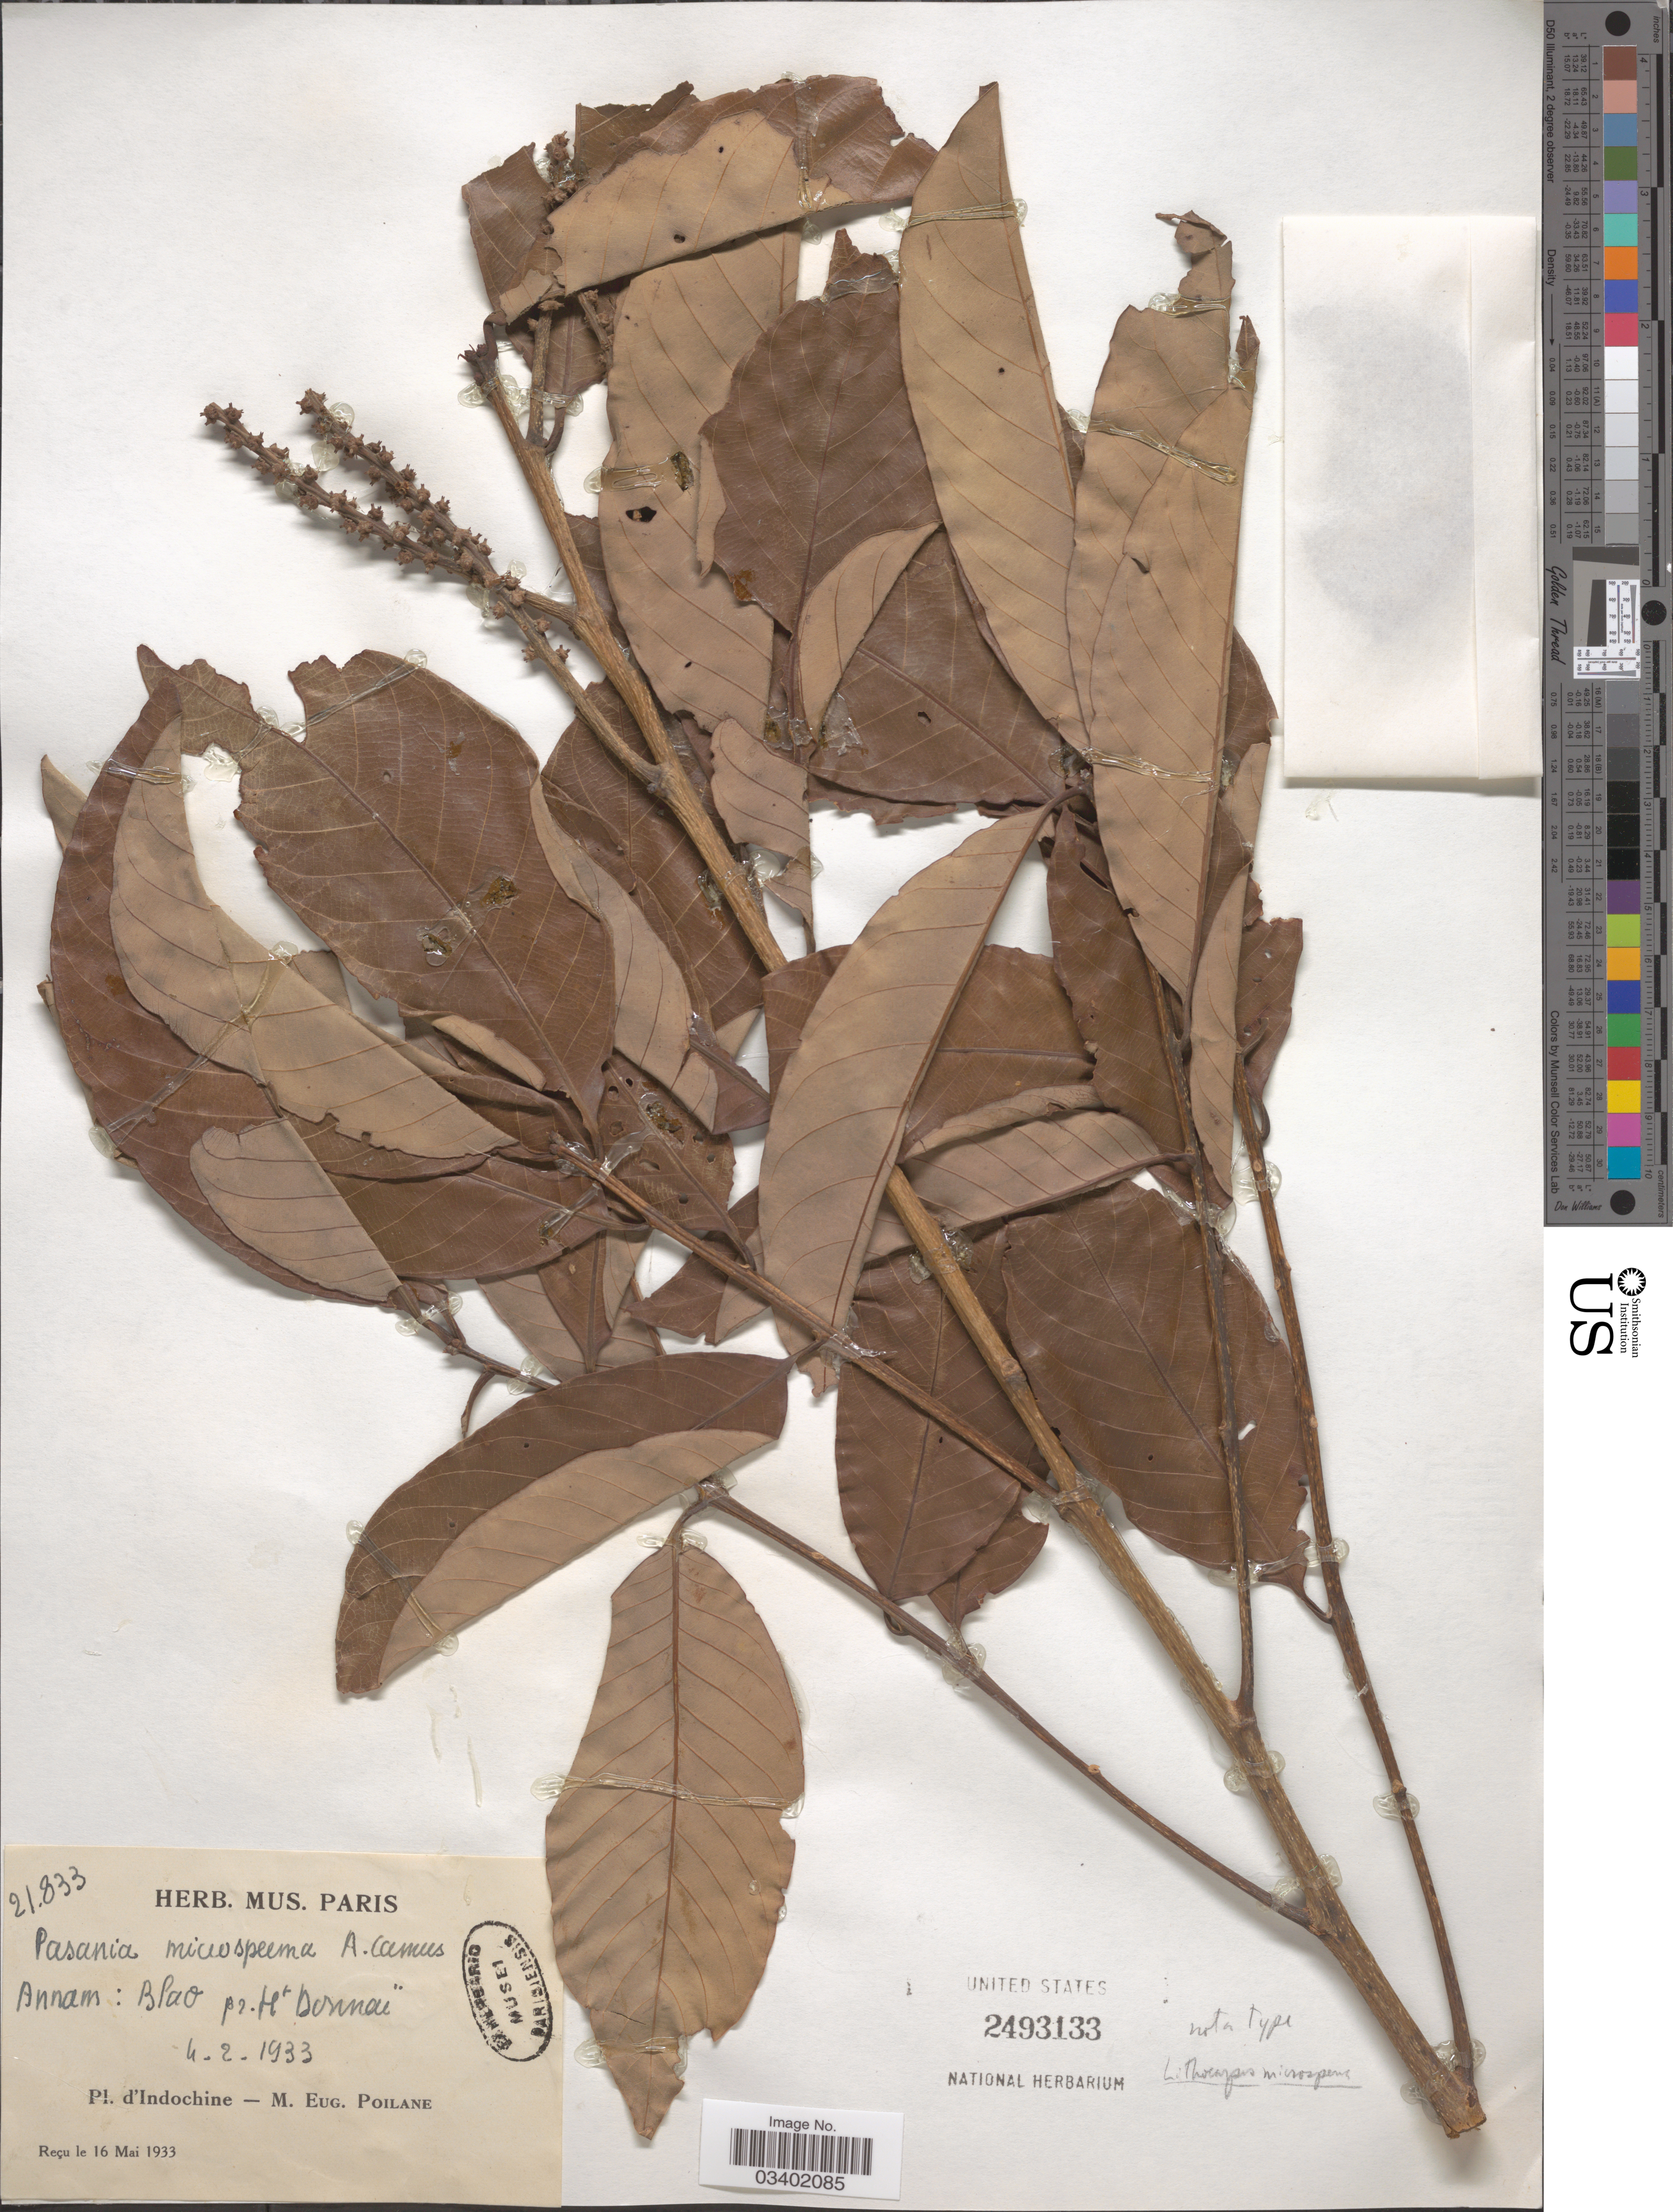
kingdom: Plantae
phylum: Tracheophyta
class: Magnoliopsida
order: Fagales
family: Betulaceae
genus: Betula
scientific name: Betula microspermus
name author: A. Camus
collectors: M. Poilane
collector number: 21833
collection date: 1933-02-04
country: Vietnam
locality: Annam: Blao pr. Ht Donnaï. Indochine.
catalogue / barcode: US 2493133